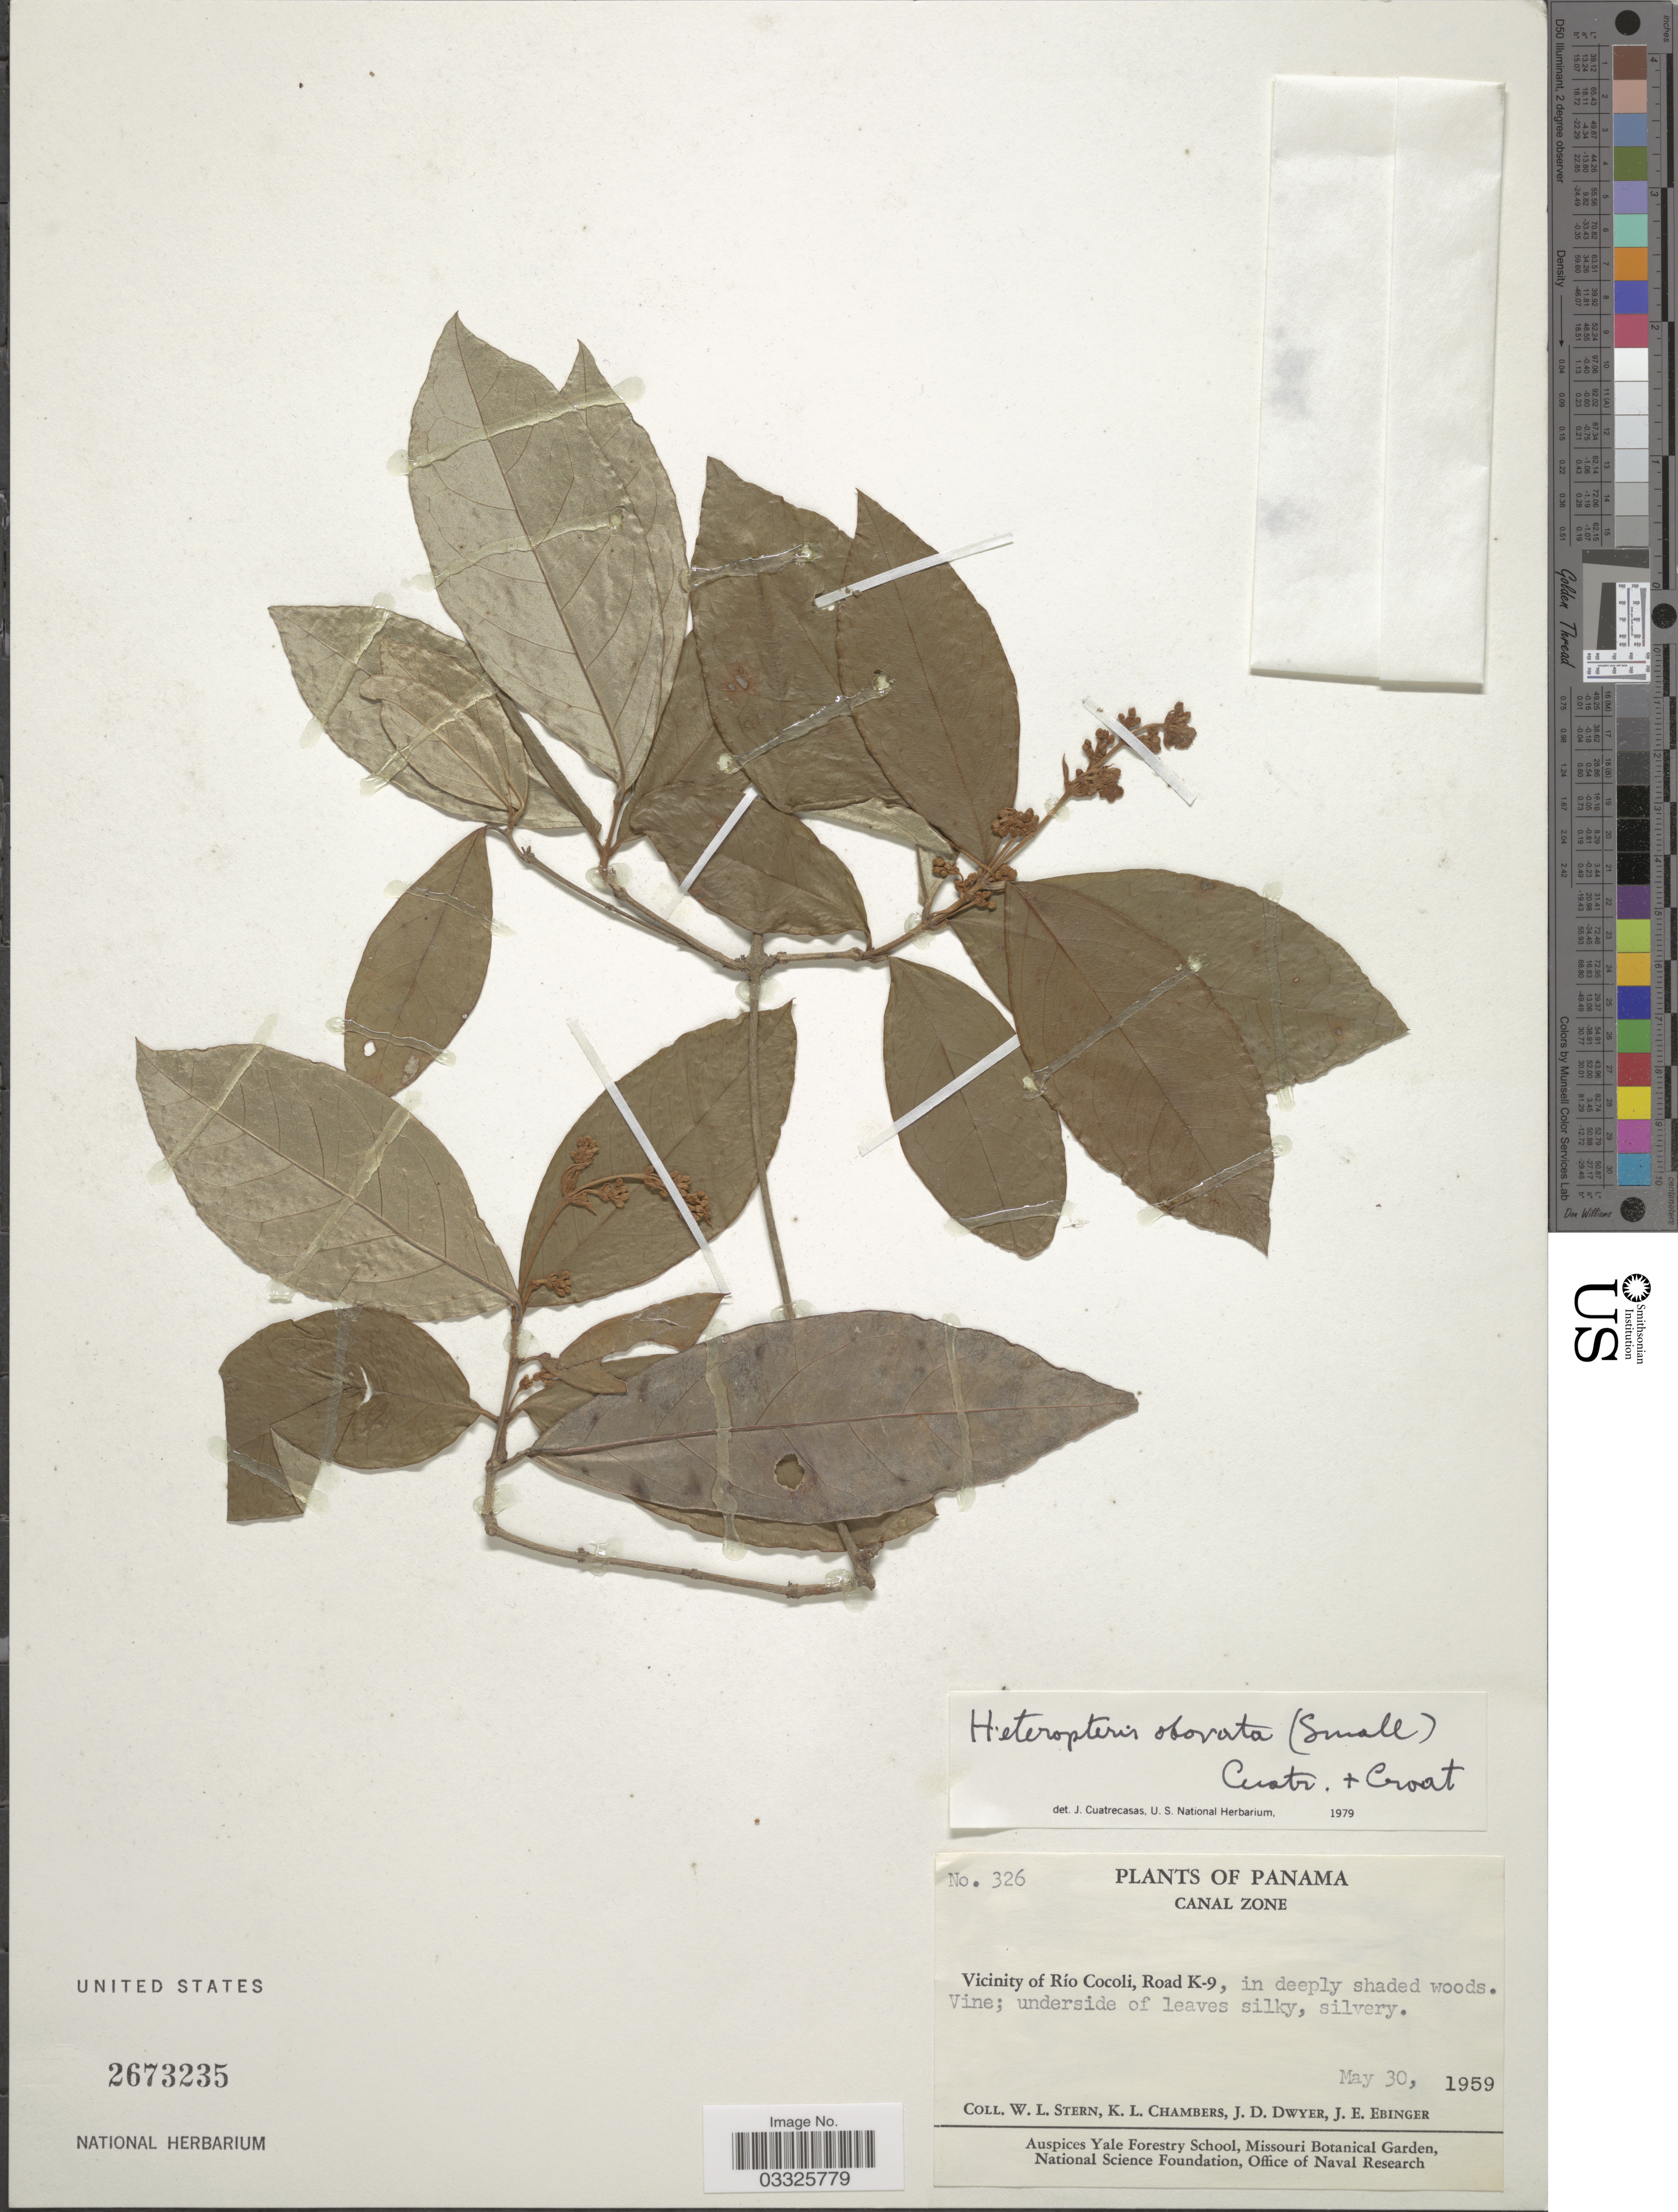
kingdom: Plantae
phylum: Tracheophyta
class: Magnoliopsida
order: Malpighiales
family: Malpighiaceae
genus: Heteropterys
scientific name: Heteropterys berteroana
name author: A. Juss.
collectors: W. L. Stern, K. Chambers, J. D. Dwyer & J. Ebinger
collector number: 326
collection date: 1959-05-30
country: Panama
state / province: Panamá Oeste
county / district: Canal Zone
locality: Vicinity of Río Cocoli, Road K-9.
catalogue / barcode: US 2673235